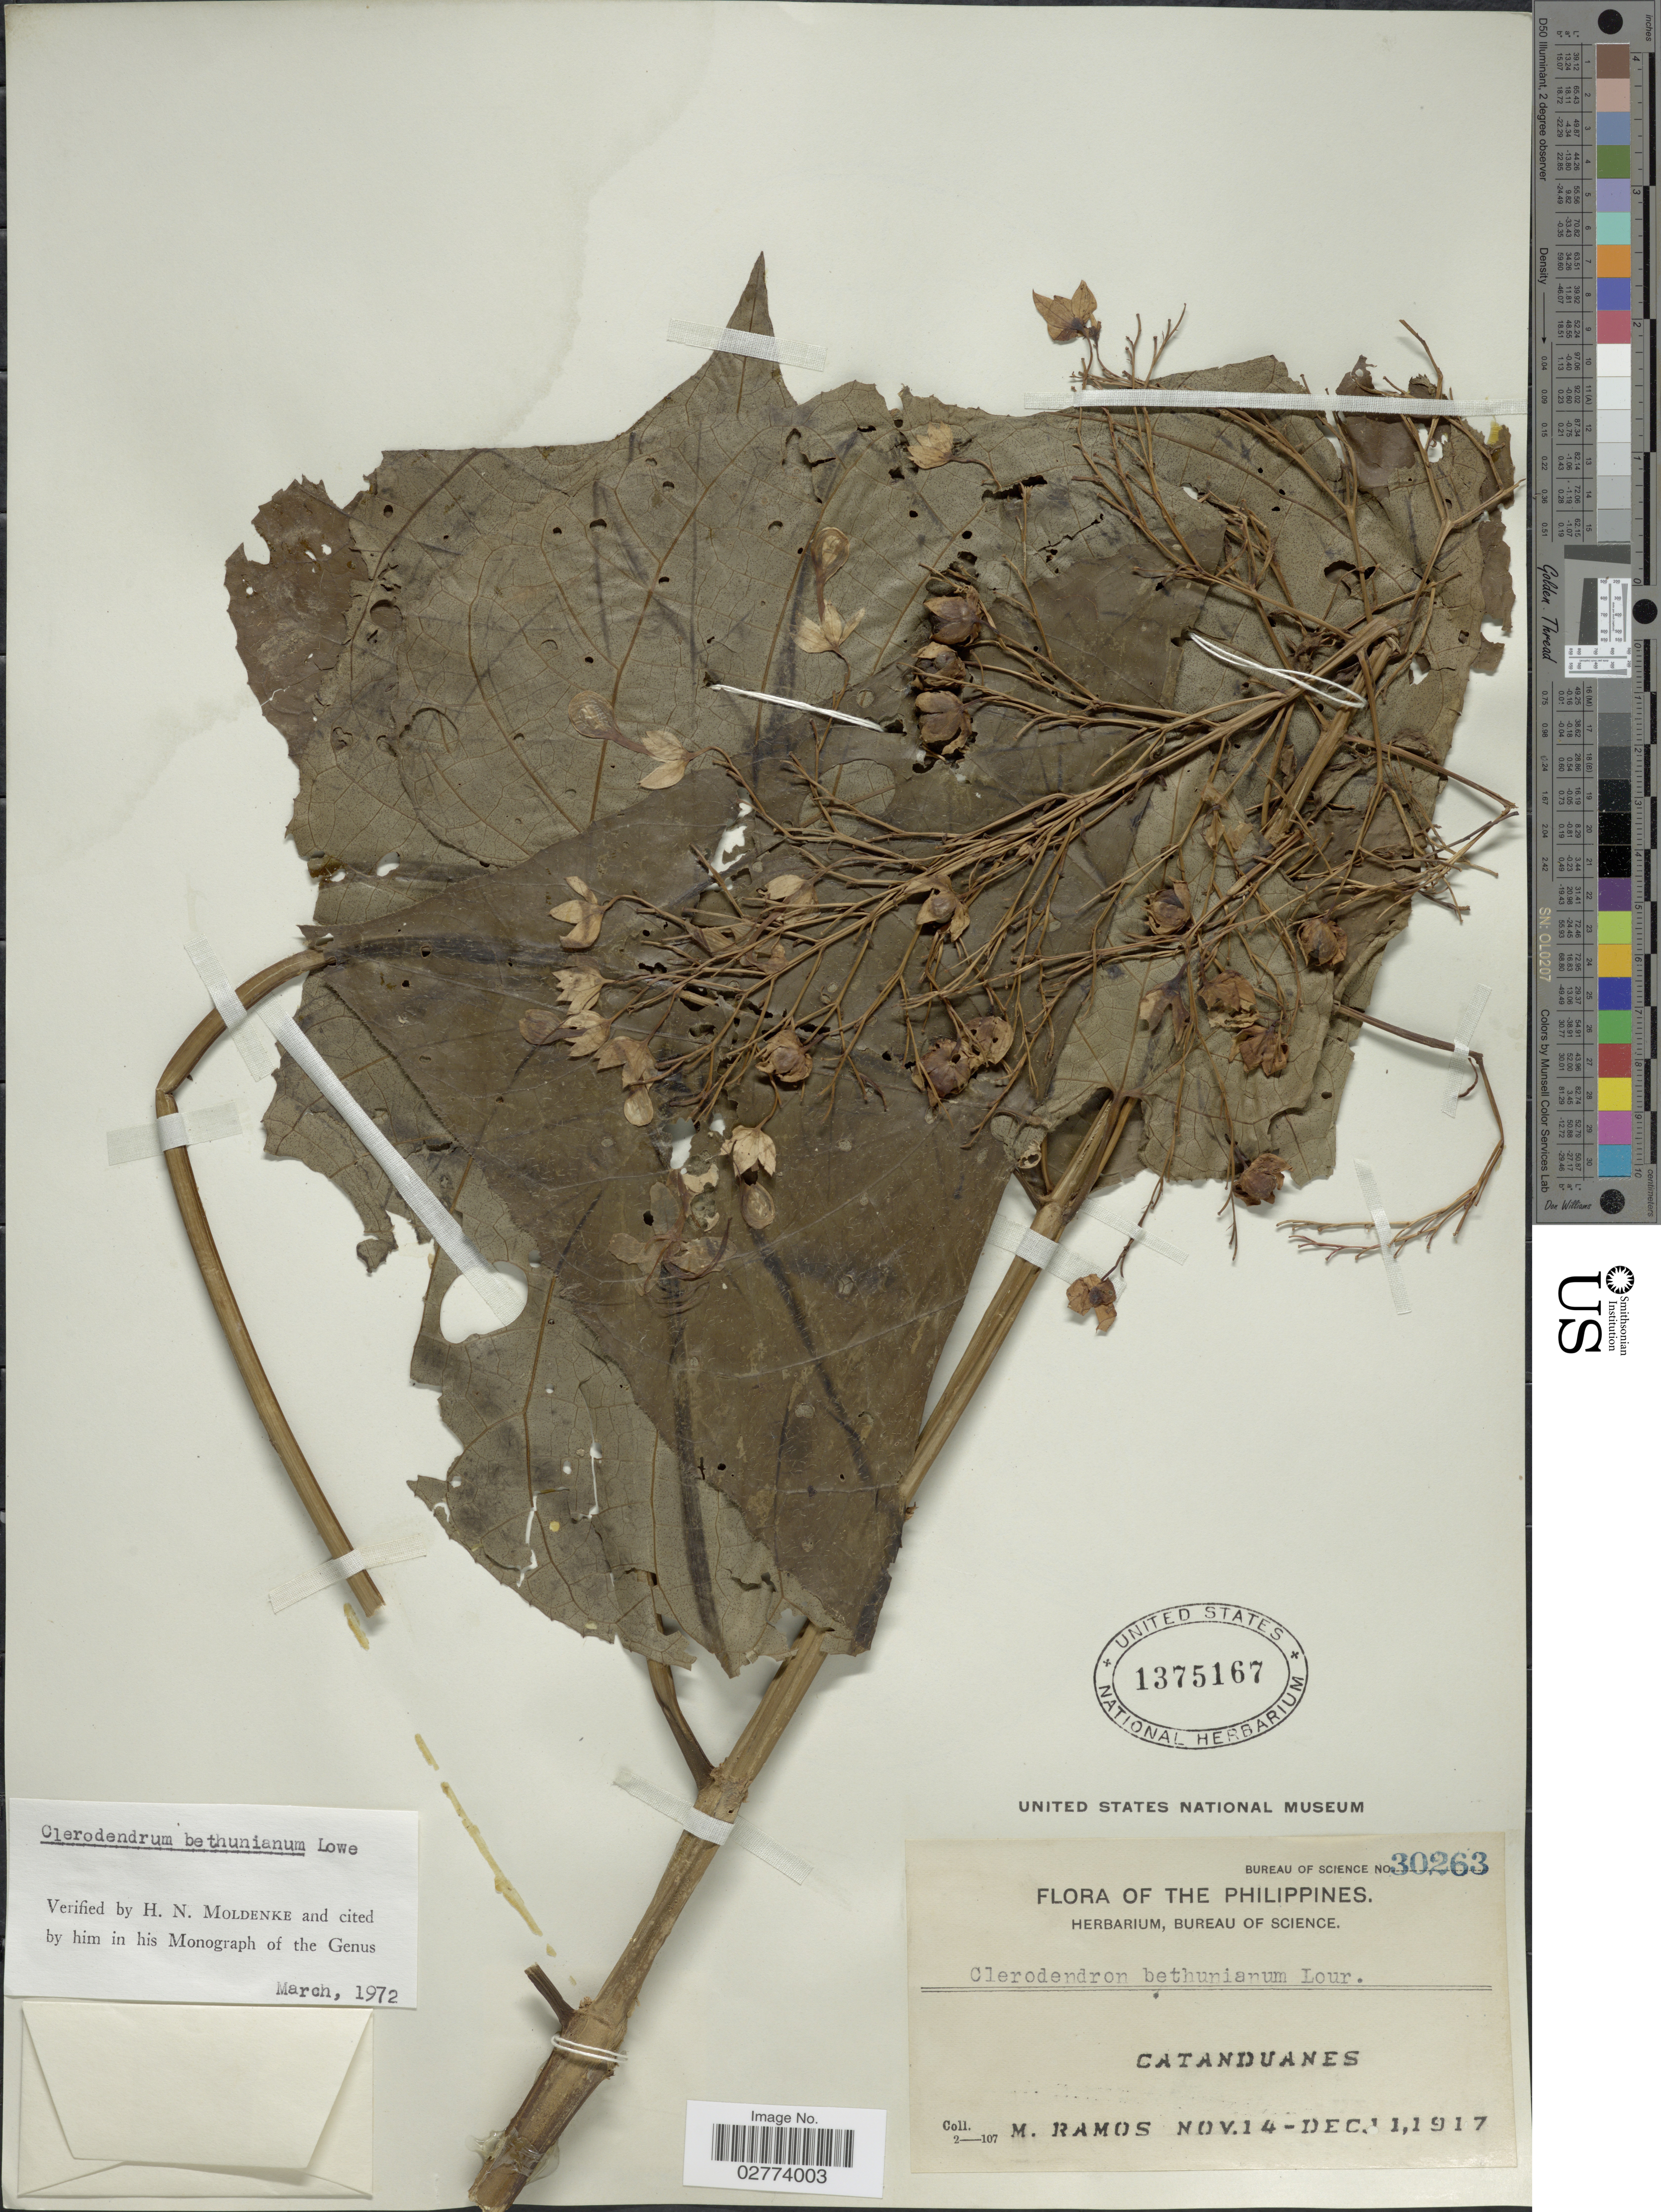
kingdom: Plantae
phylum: Tracheophyta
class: Magnoliopsida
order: Lamiales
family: Lamiaceae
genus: Clerodendrum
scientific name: Clerodendrum bethuneanum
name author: H. Low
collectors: M. Ramos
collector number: Bureau of Science30263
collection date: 1917-11-14/1917-12-11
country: Philippines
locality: Catanduanes.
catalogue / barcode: US 1375167